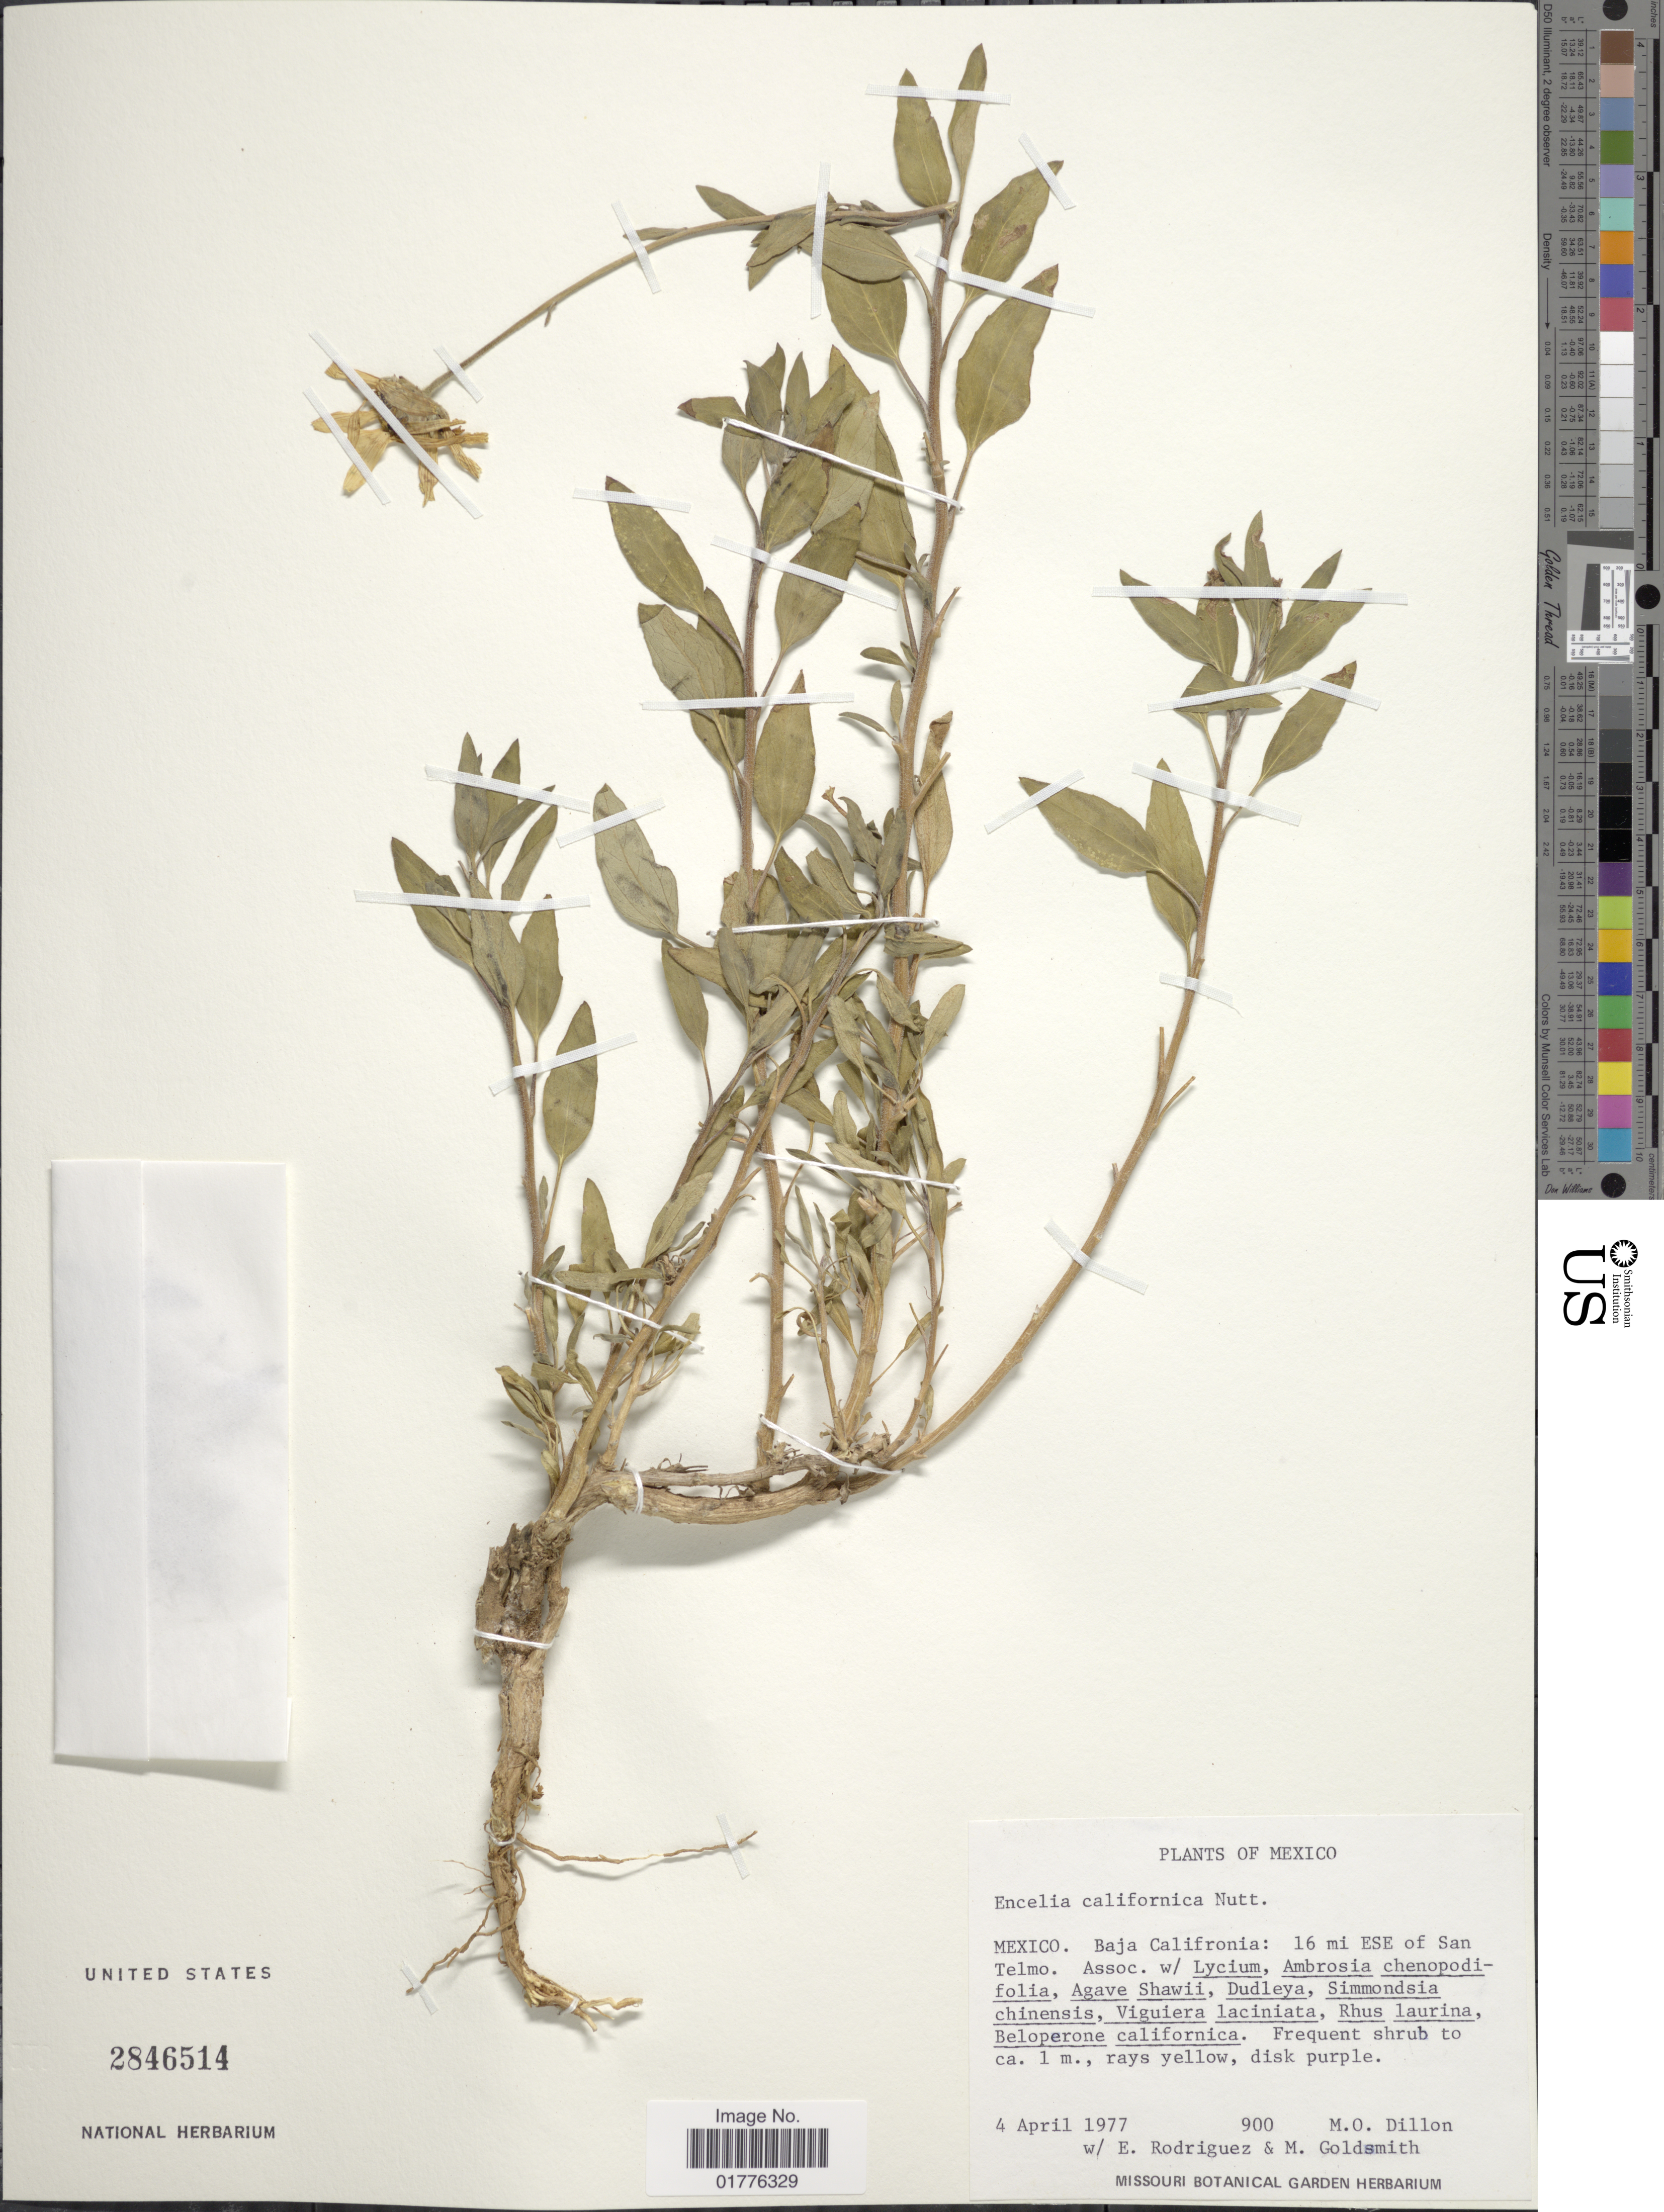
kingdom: Plantae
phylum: Tracheophyta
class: Magnoliopsida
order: Asterales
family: Asteraceae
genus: Encelia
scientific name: Encelia californica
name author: Nutt.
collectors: M. O. Dillon, E. Rodriguez & M. Goldsmith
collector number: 900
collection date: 1977-04-04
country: Mexico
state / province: Baja California Sur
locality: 16 mi ESE of San Telmo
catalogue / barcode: US 2846514